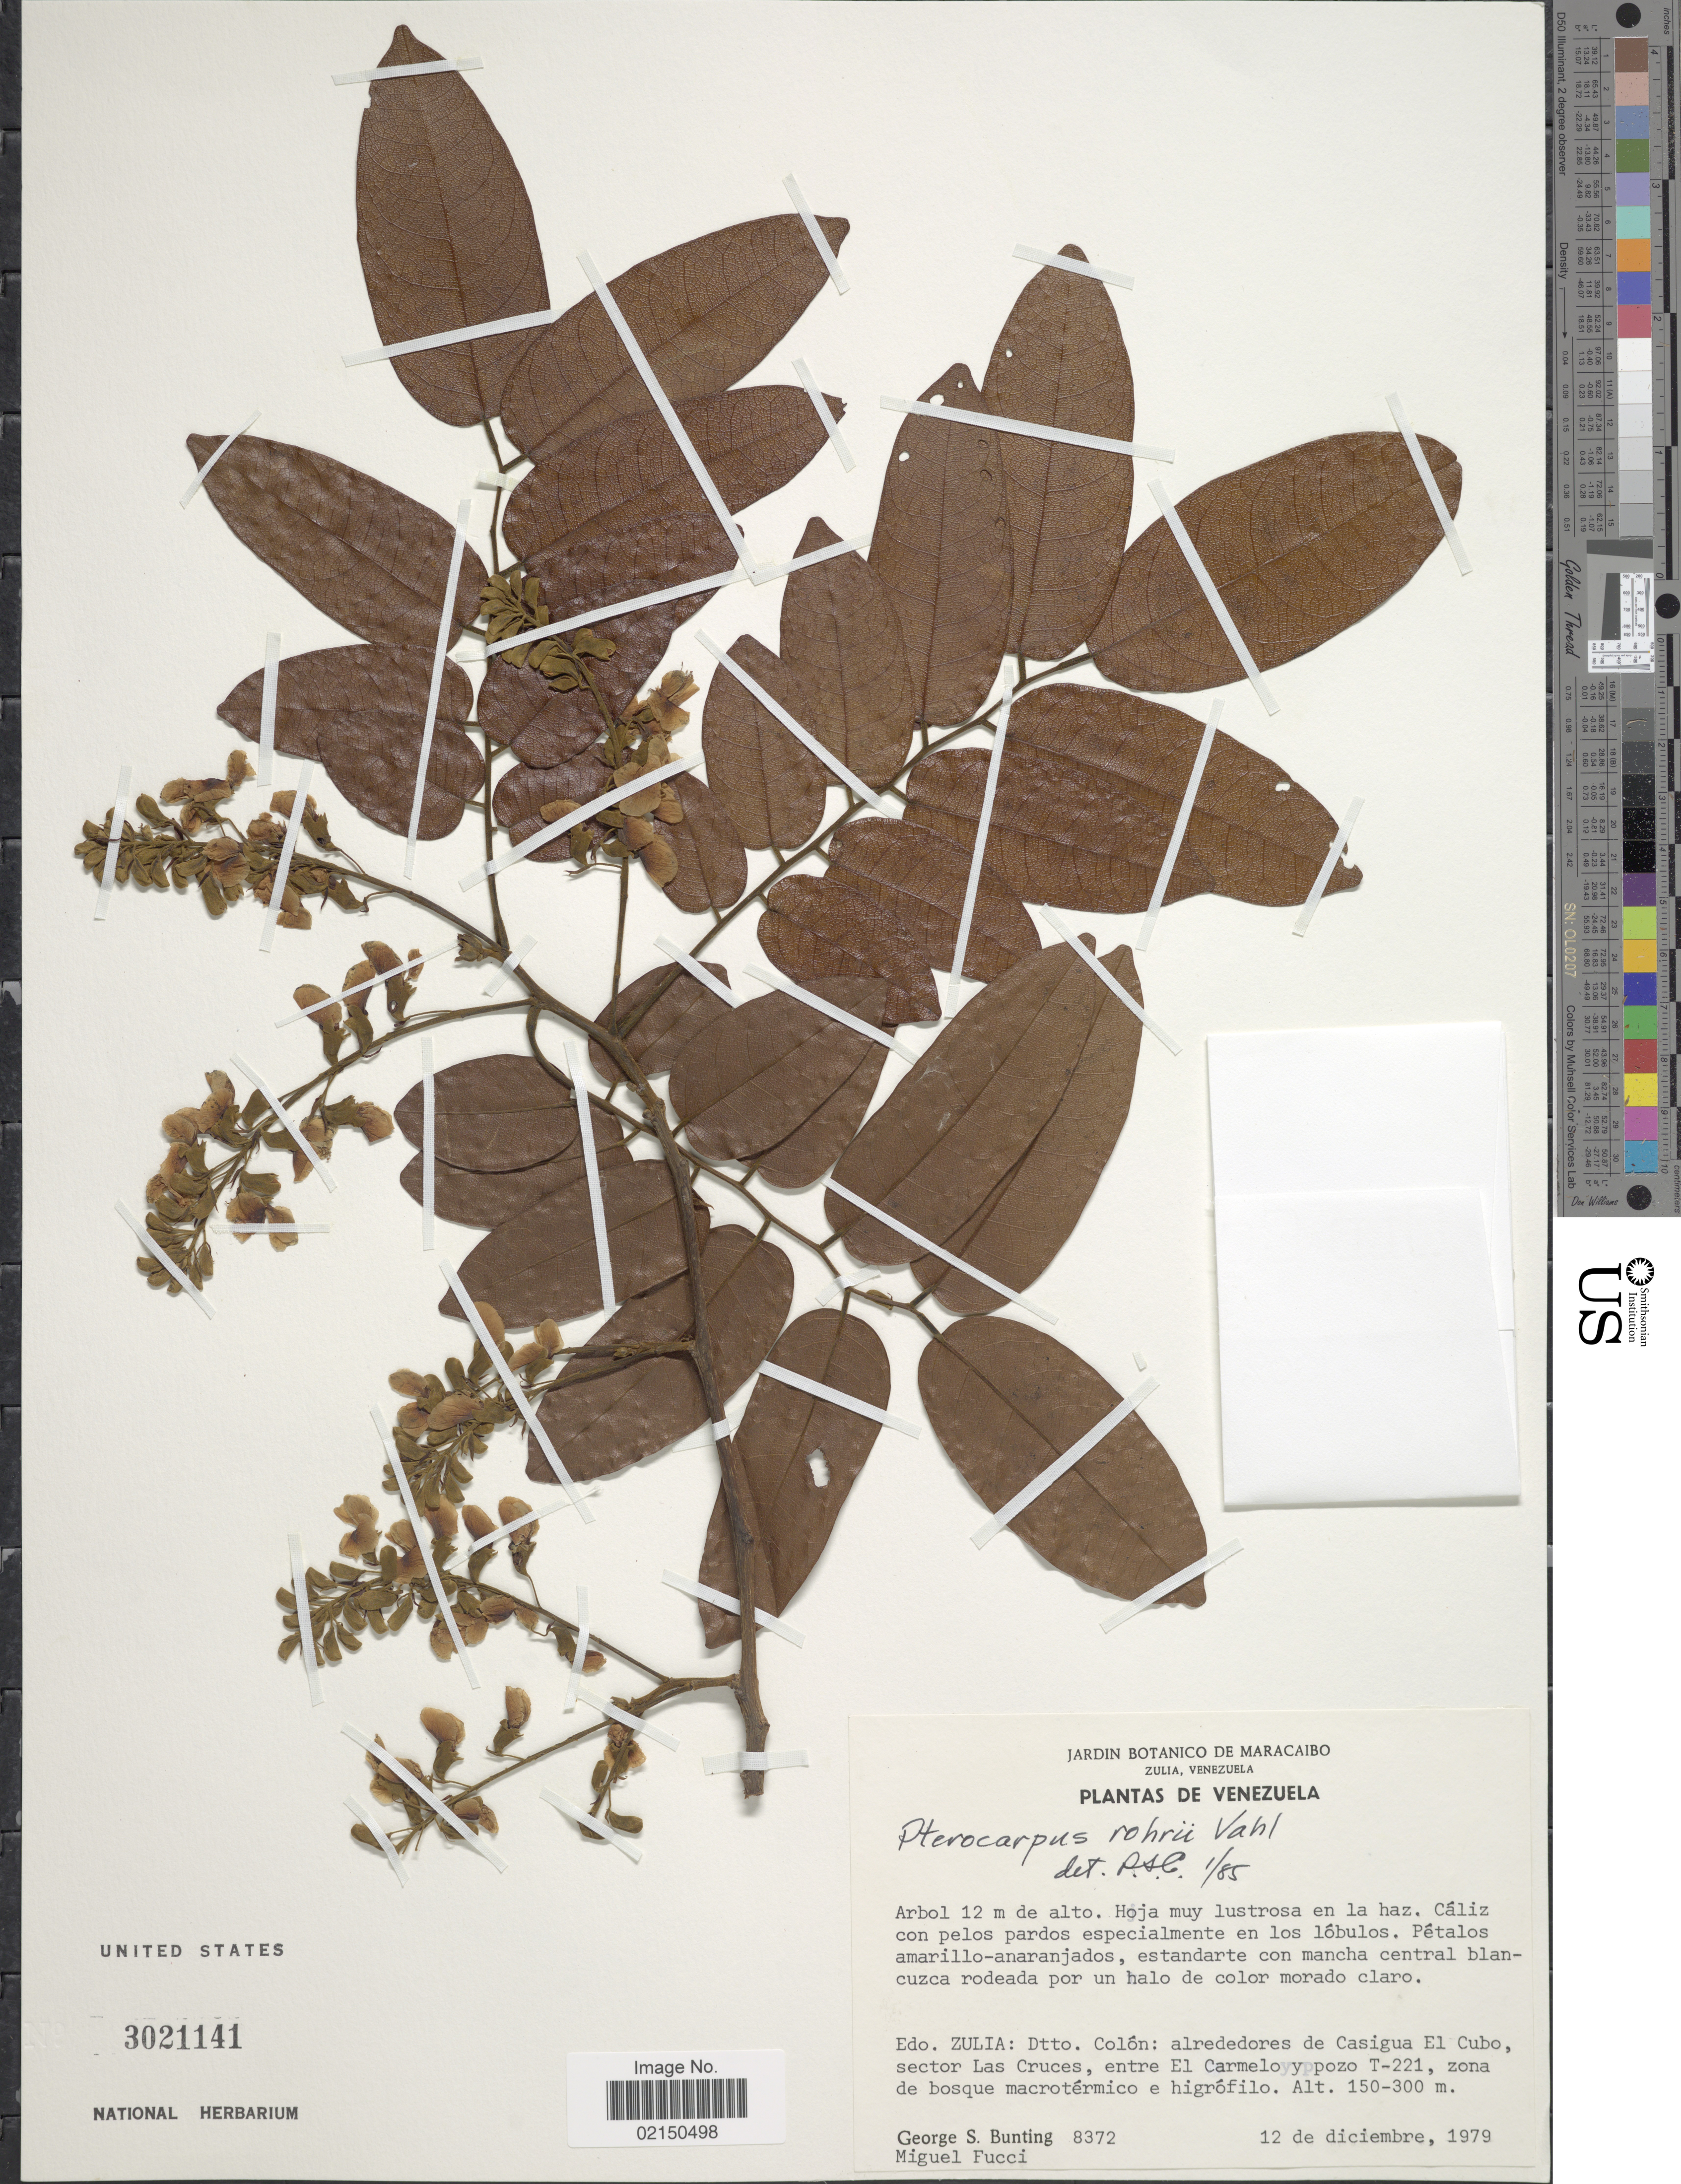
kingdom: Plantae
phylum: Tracheophyta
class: Magnoliopsida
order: Fabales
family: Fabaceae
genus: Pterocarpus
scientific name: Pterocarpus rohrii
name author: Vahl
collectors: G. S. Bunting & M. Fucci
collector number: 8372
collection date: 1979-12-12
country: Venezuela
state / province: Zulia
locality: Colon: alrededores de Casigua El Cubo, sector Las Cruces, entre El Carmelo y pozo T-221, zona de bosque macrotermico e higrofilo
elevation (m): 150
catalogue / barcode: US 3021141